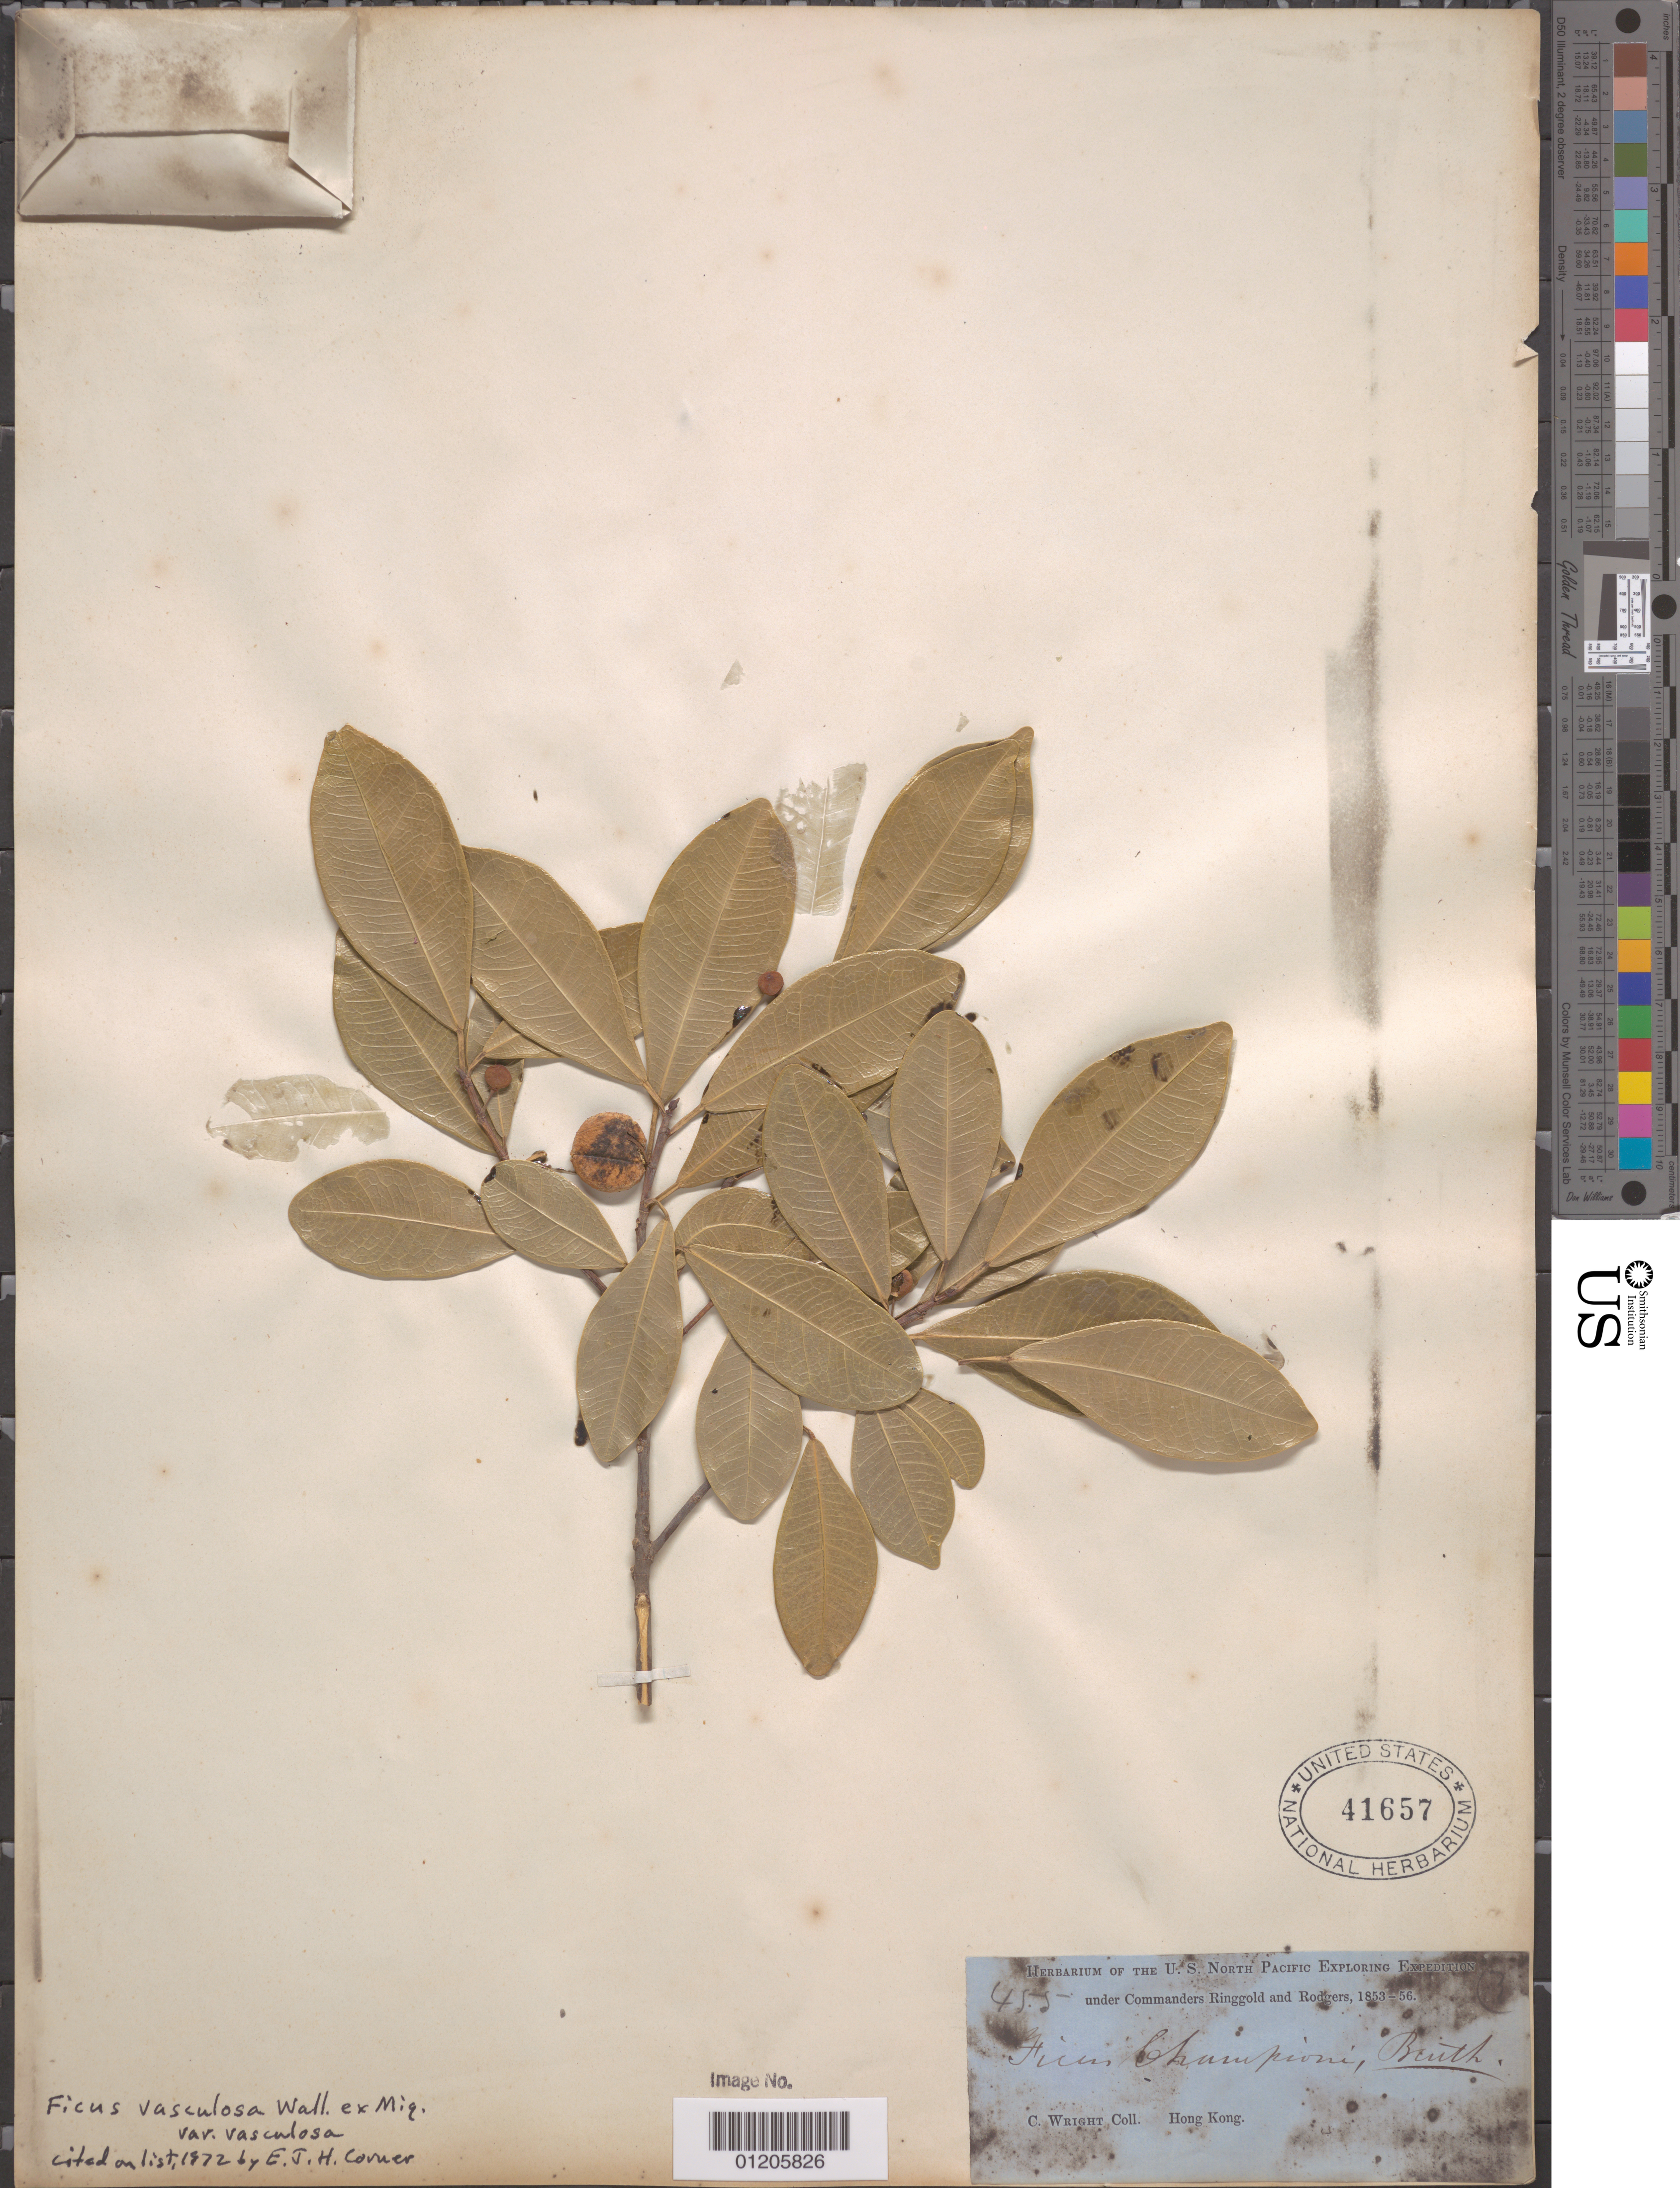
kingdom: Plantae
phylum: Tracheophyta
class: Magnoliopsida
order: Rosales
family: Moraceae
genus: Ficus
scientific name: Ficus championii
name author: Benth.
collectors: C. Wright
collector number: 455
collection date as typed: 1853 to -- -- 1856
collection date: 1853/1856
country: China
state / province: Hong Kong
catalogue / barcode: US 41657